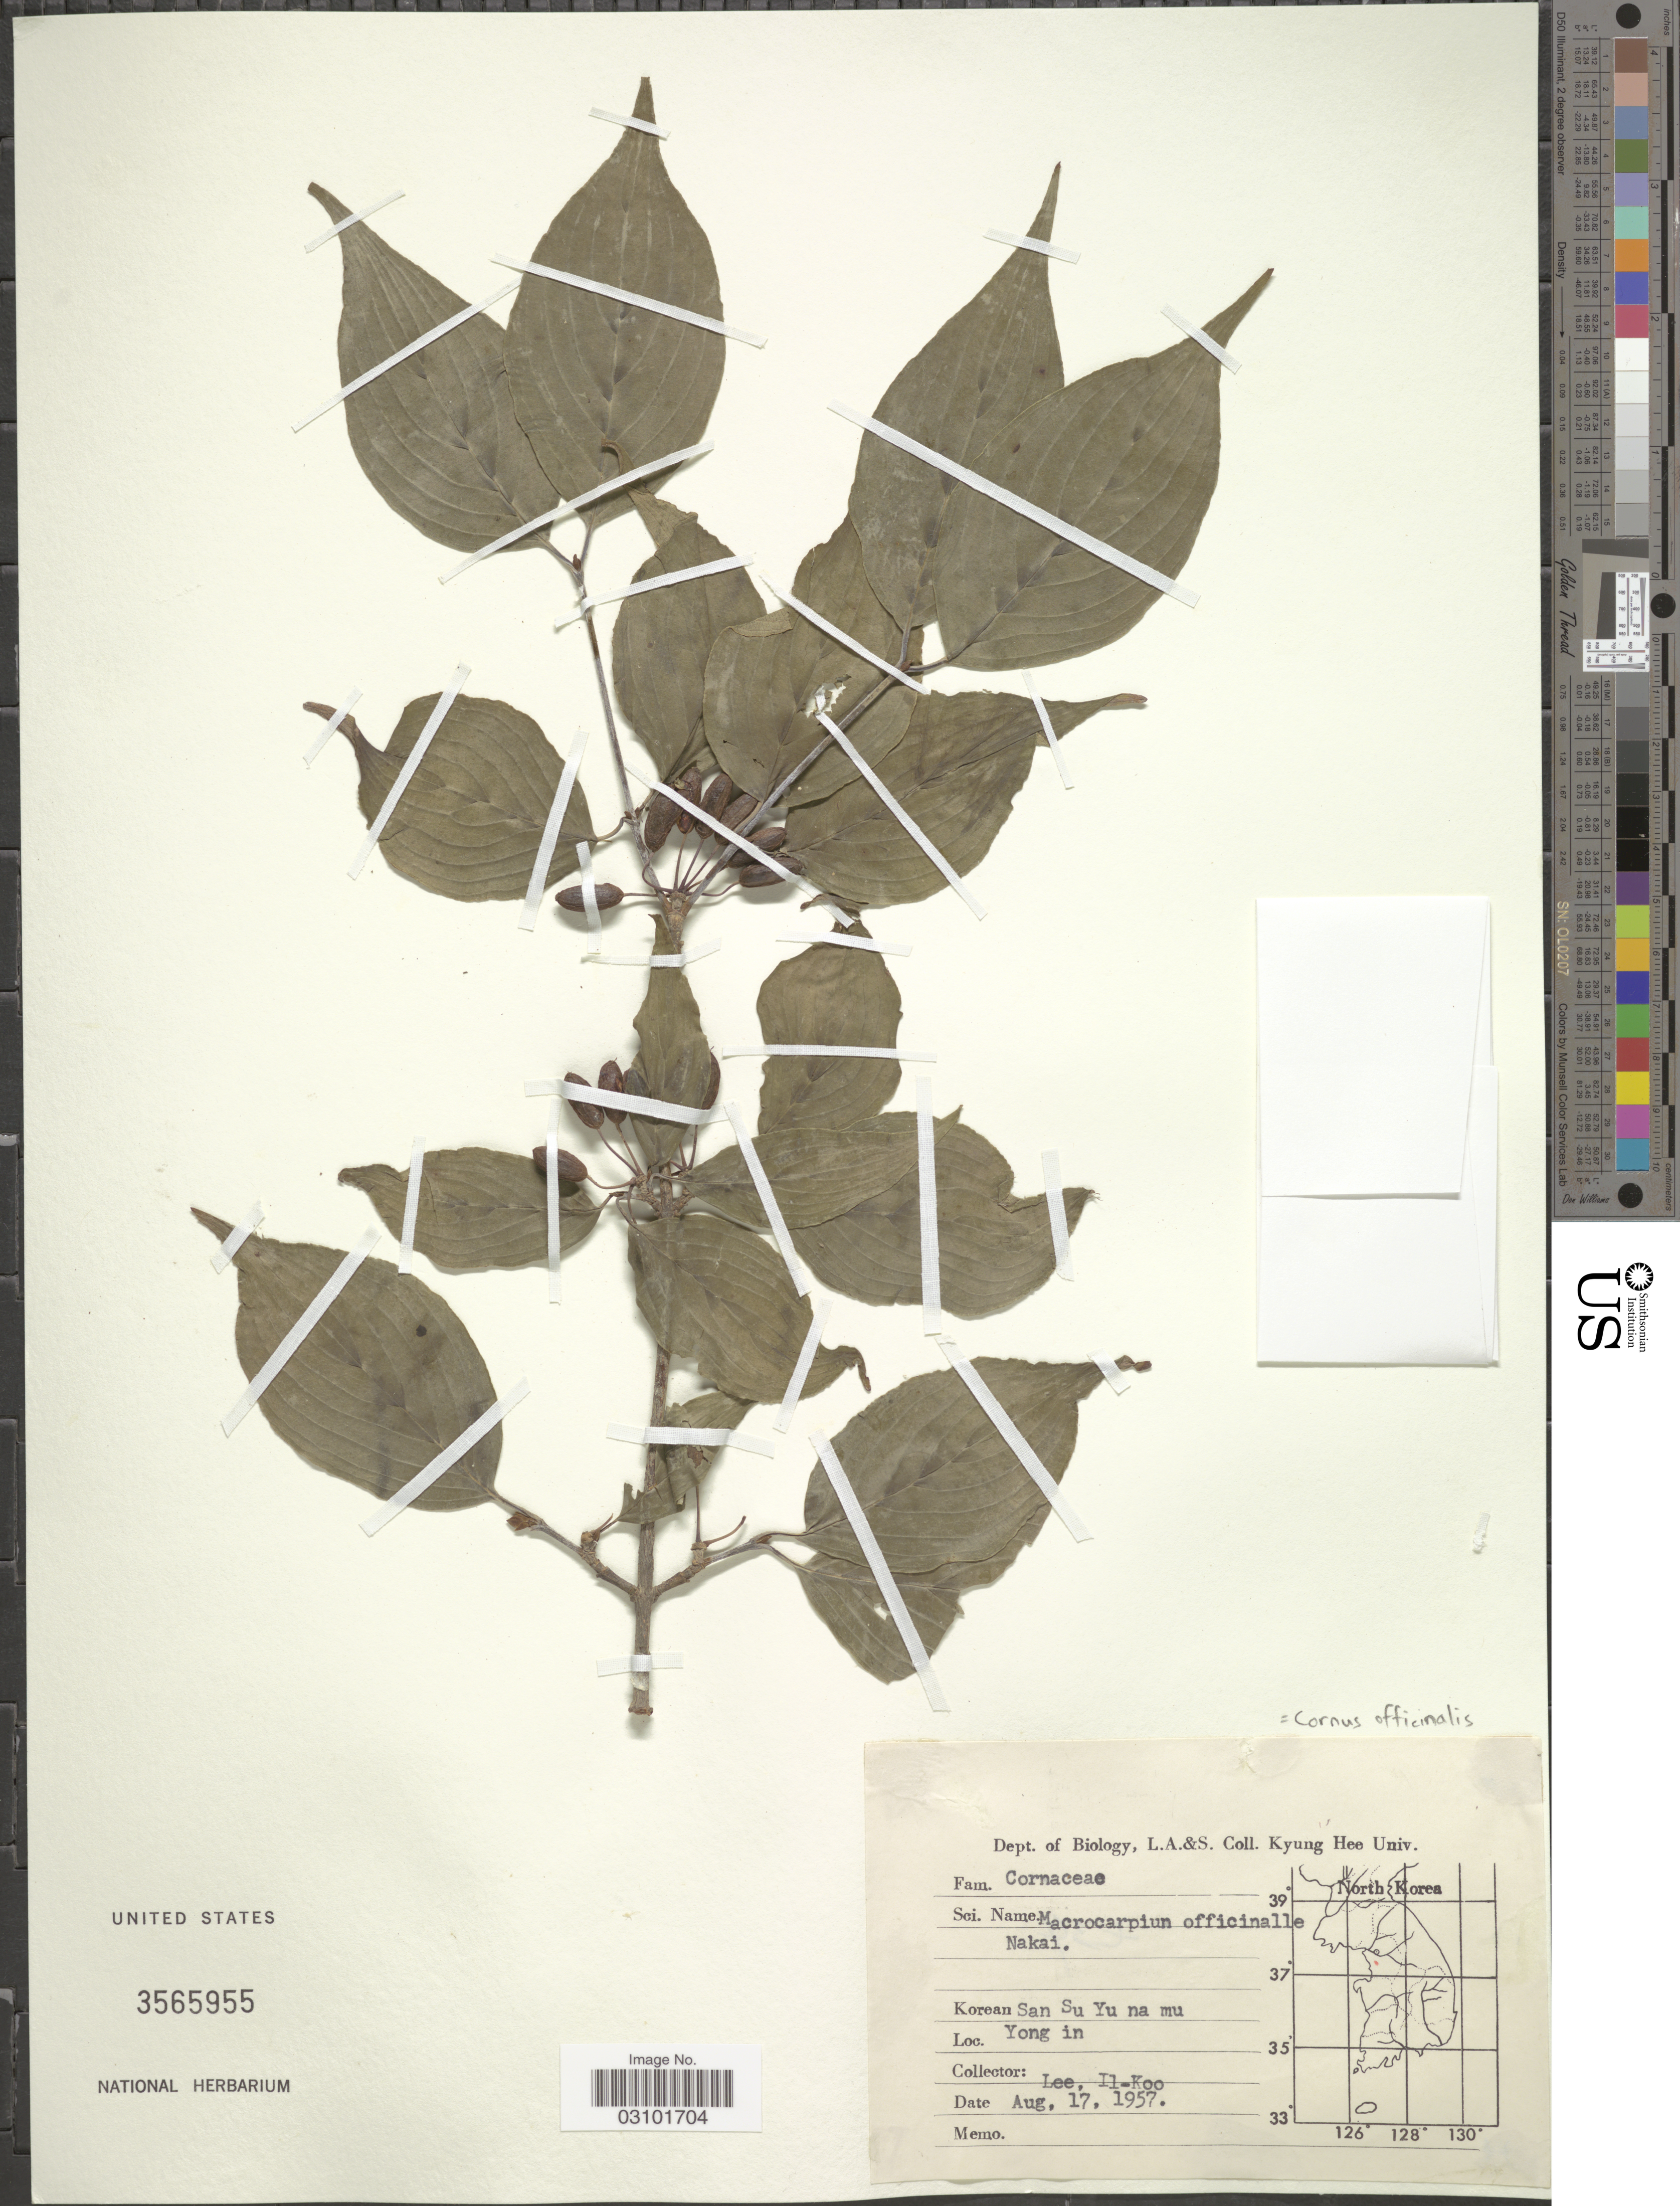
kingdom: Plantae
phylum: Tracheophyta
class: Magnoliopsida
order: Cornales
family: Cornaceae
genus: Cornus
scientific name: Cornus officinalis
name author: Siebold & Zucc.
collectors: Il-Ko Lee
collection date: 1957-08-17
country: South Korea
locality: Yong in.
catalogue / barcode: US 3565955